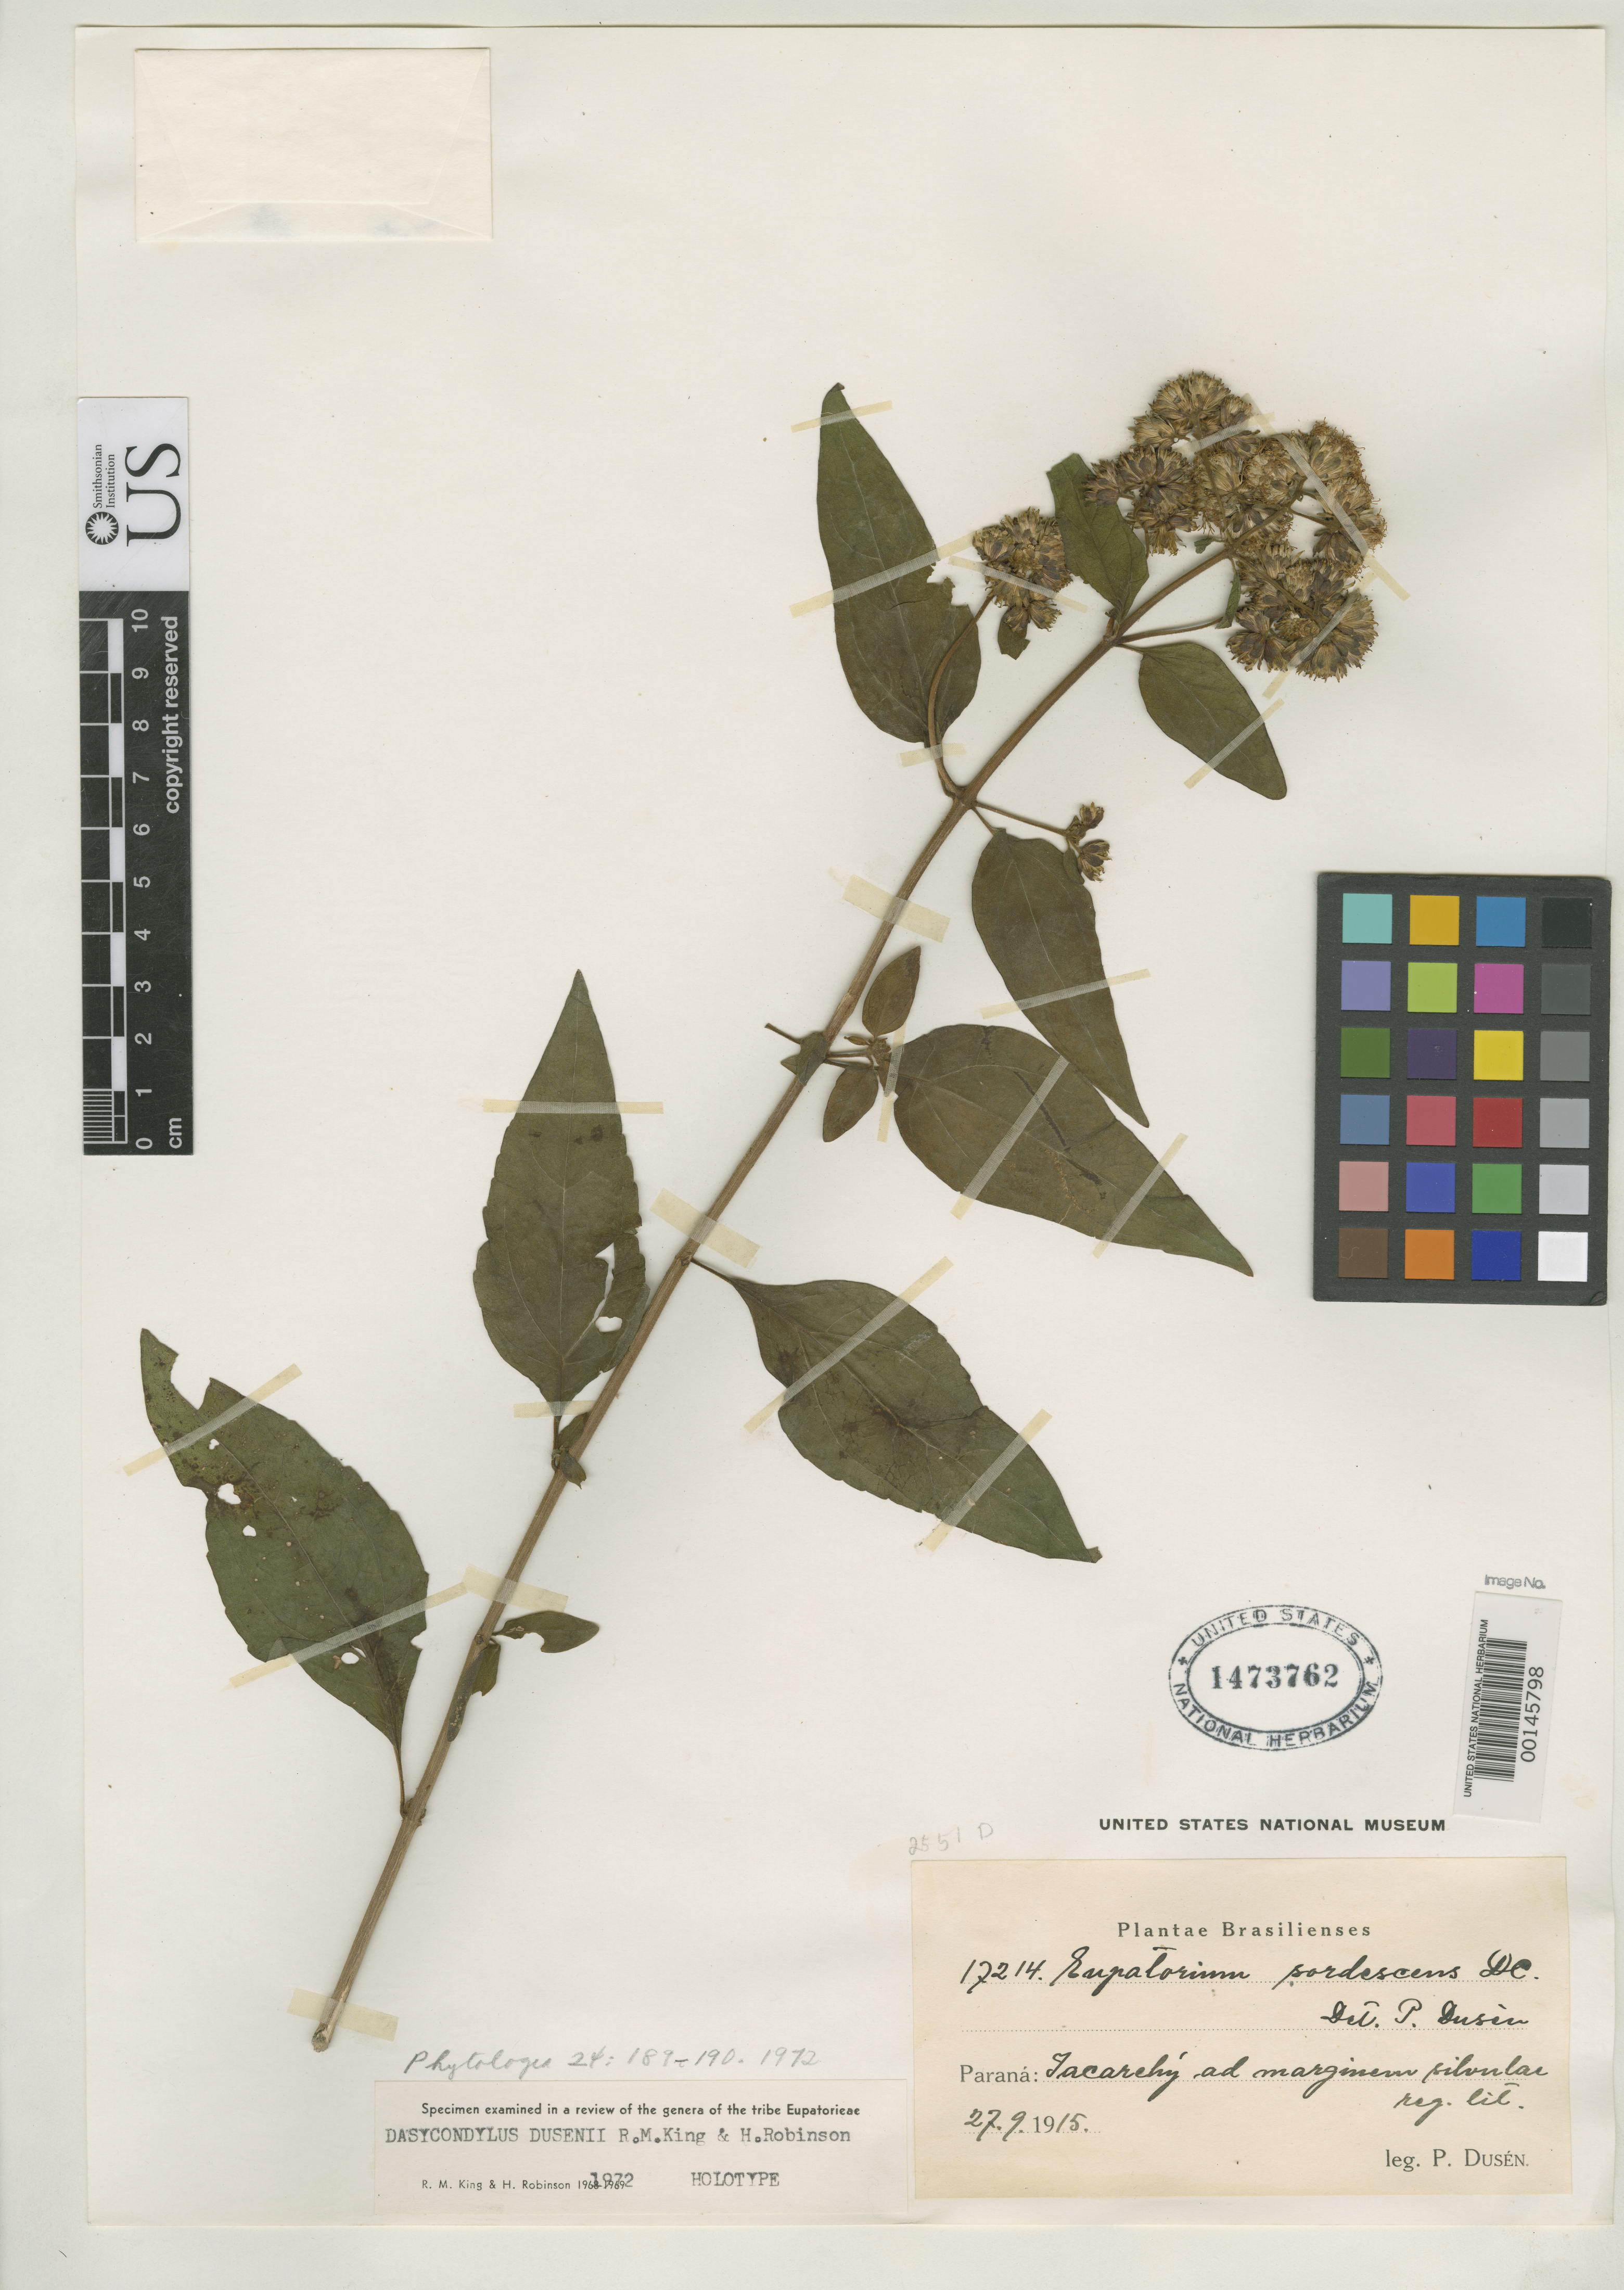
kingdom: Plantae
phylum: Tracheophyta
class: Magnoliopsida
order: Asterales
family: Asteraceae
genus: Dasycondylus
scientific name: Dasycondylus dusenii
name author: R.M. King & H. Rob.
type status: Holotype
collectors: P. Dusén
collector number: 17214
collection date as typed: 27 Sep 1915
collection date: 1915-09-27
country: Brazil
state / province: Paraná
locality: Jacarehy.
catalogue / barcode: US 1473762